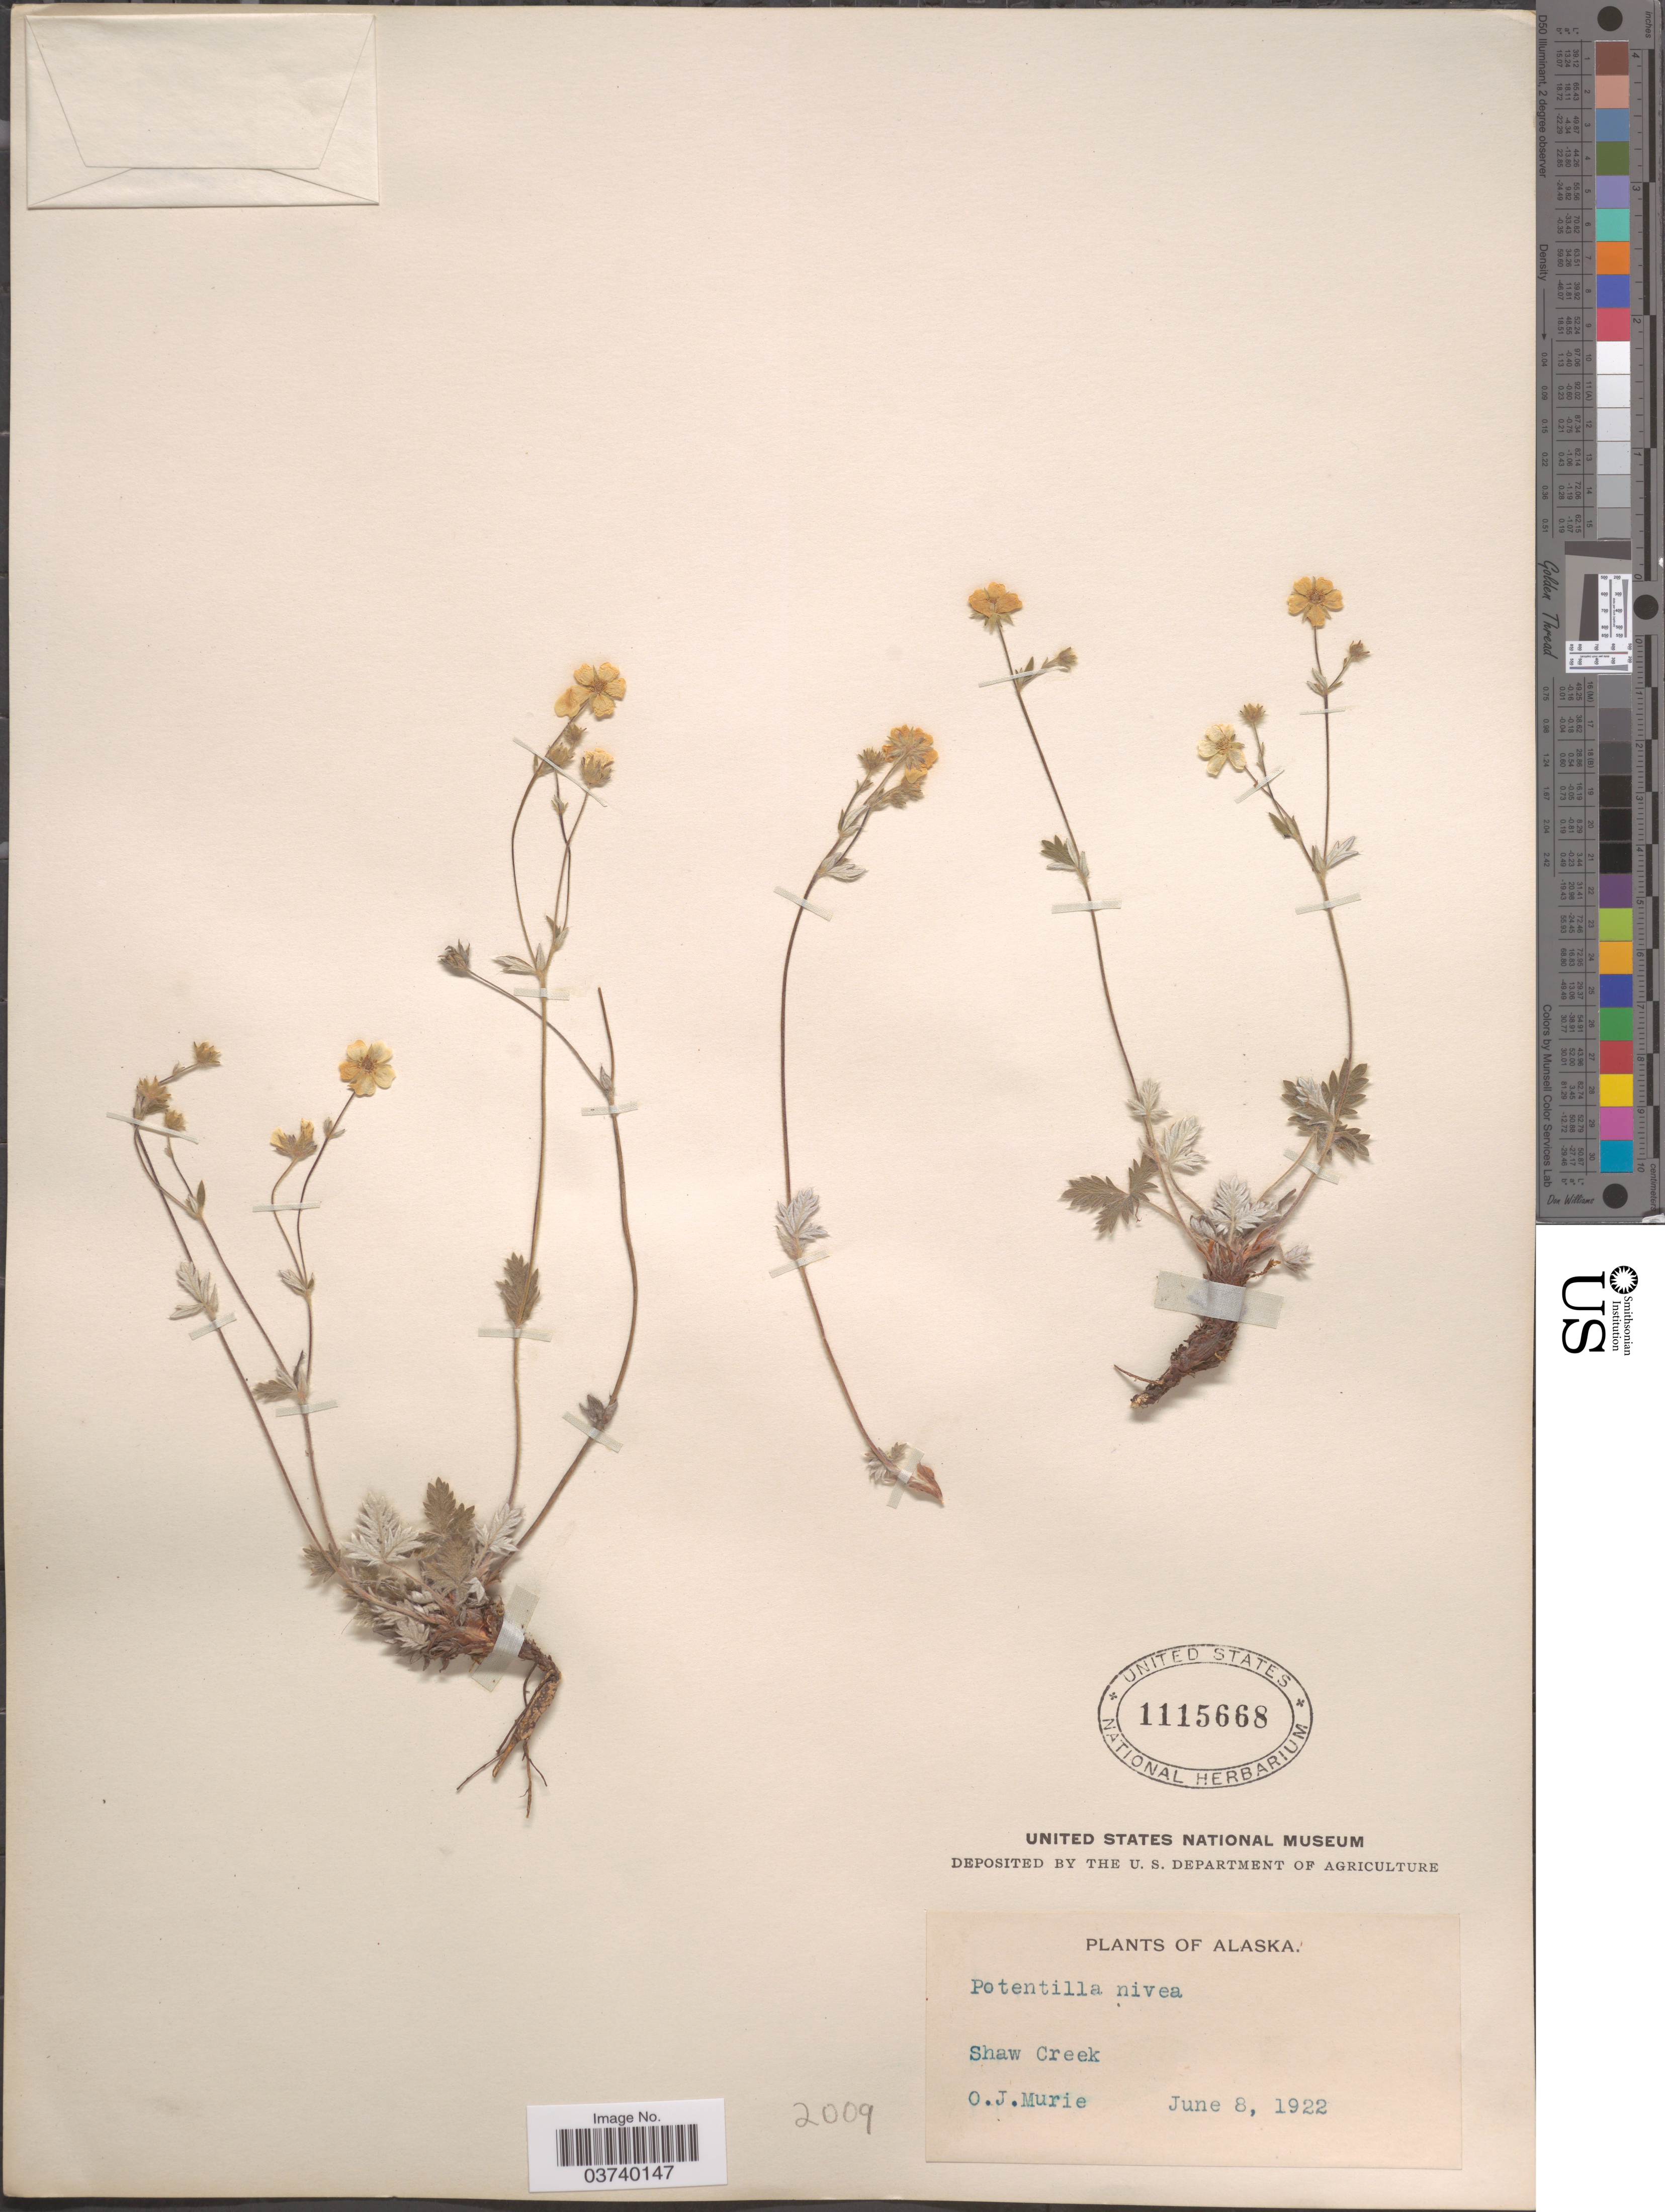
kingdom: Plantae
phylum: Tracheophyta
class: Magnoliopsida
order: Rosales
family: Rosaceae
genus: Potentilla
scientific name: Potentilla nivea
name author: L.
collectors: O. Murie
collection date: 1922-06-08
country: United States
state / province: Alaska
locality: Shaw Creek.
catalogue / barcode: US 1115668